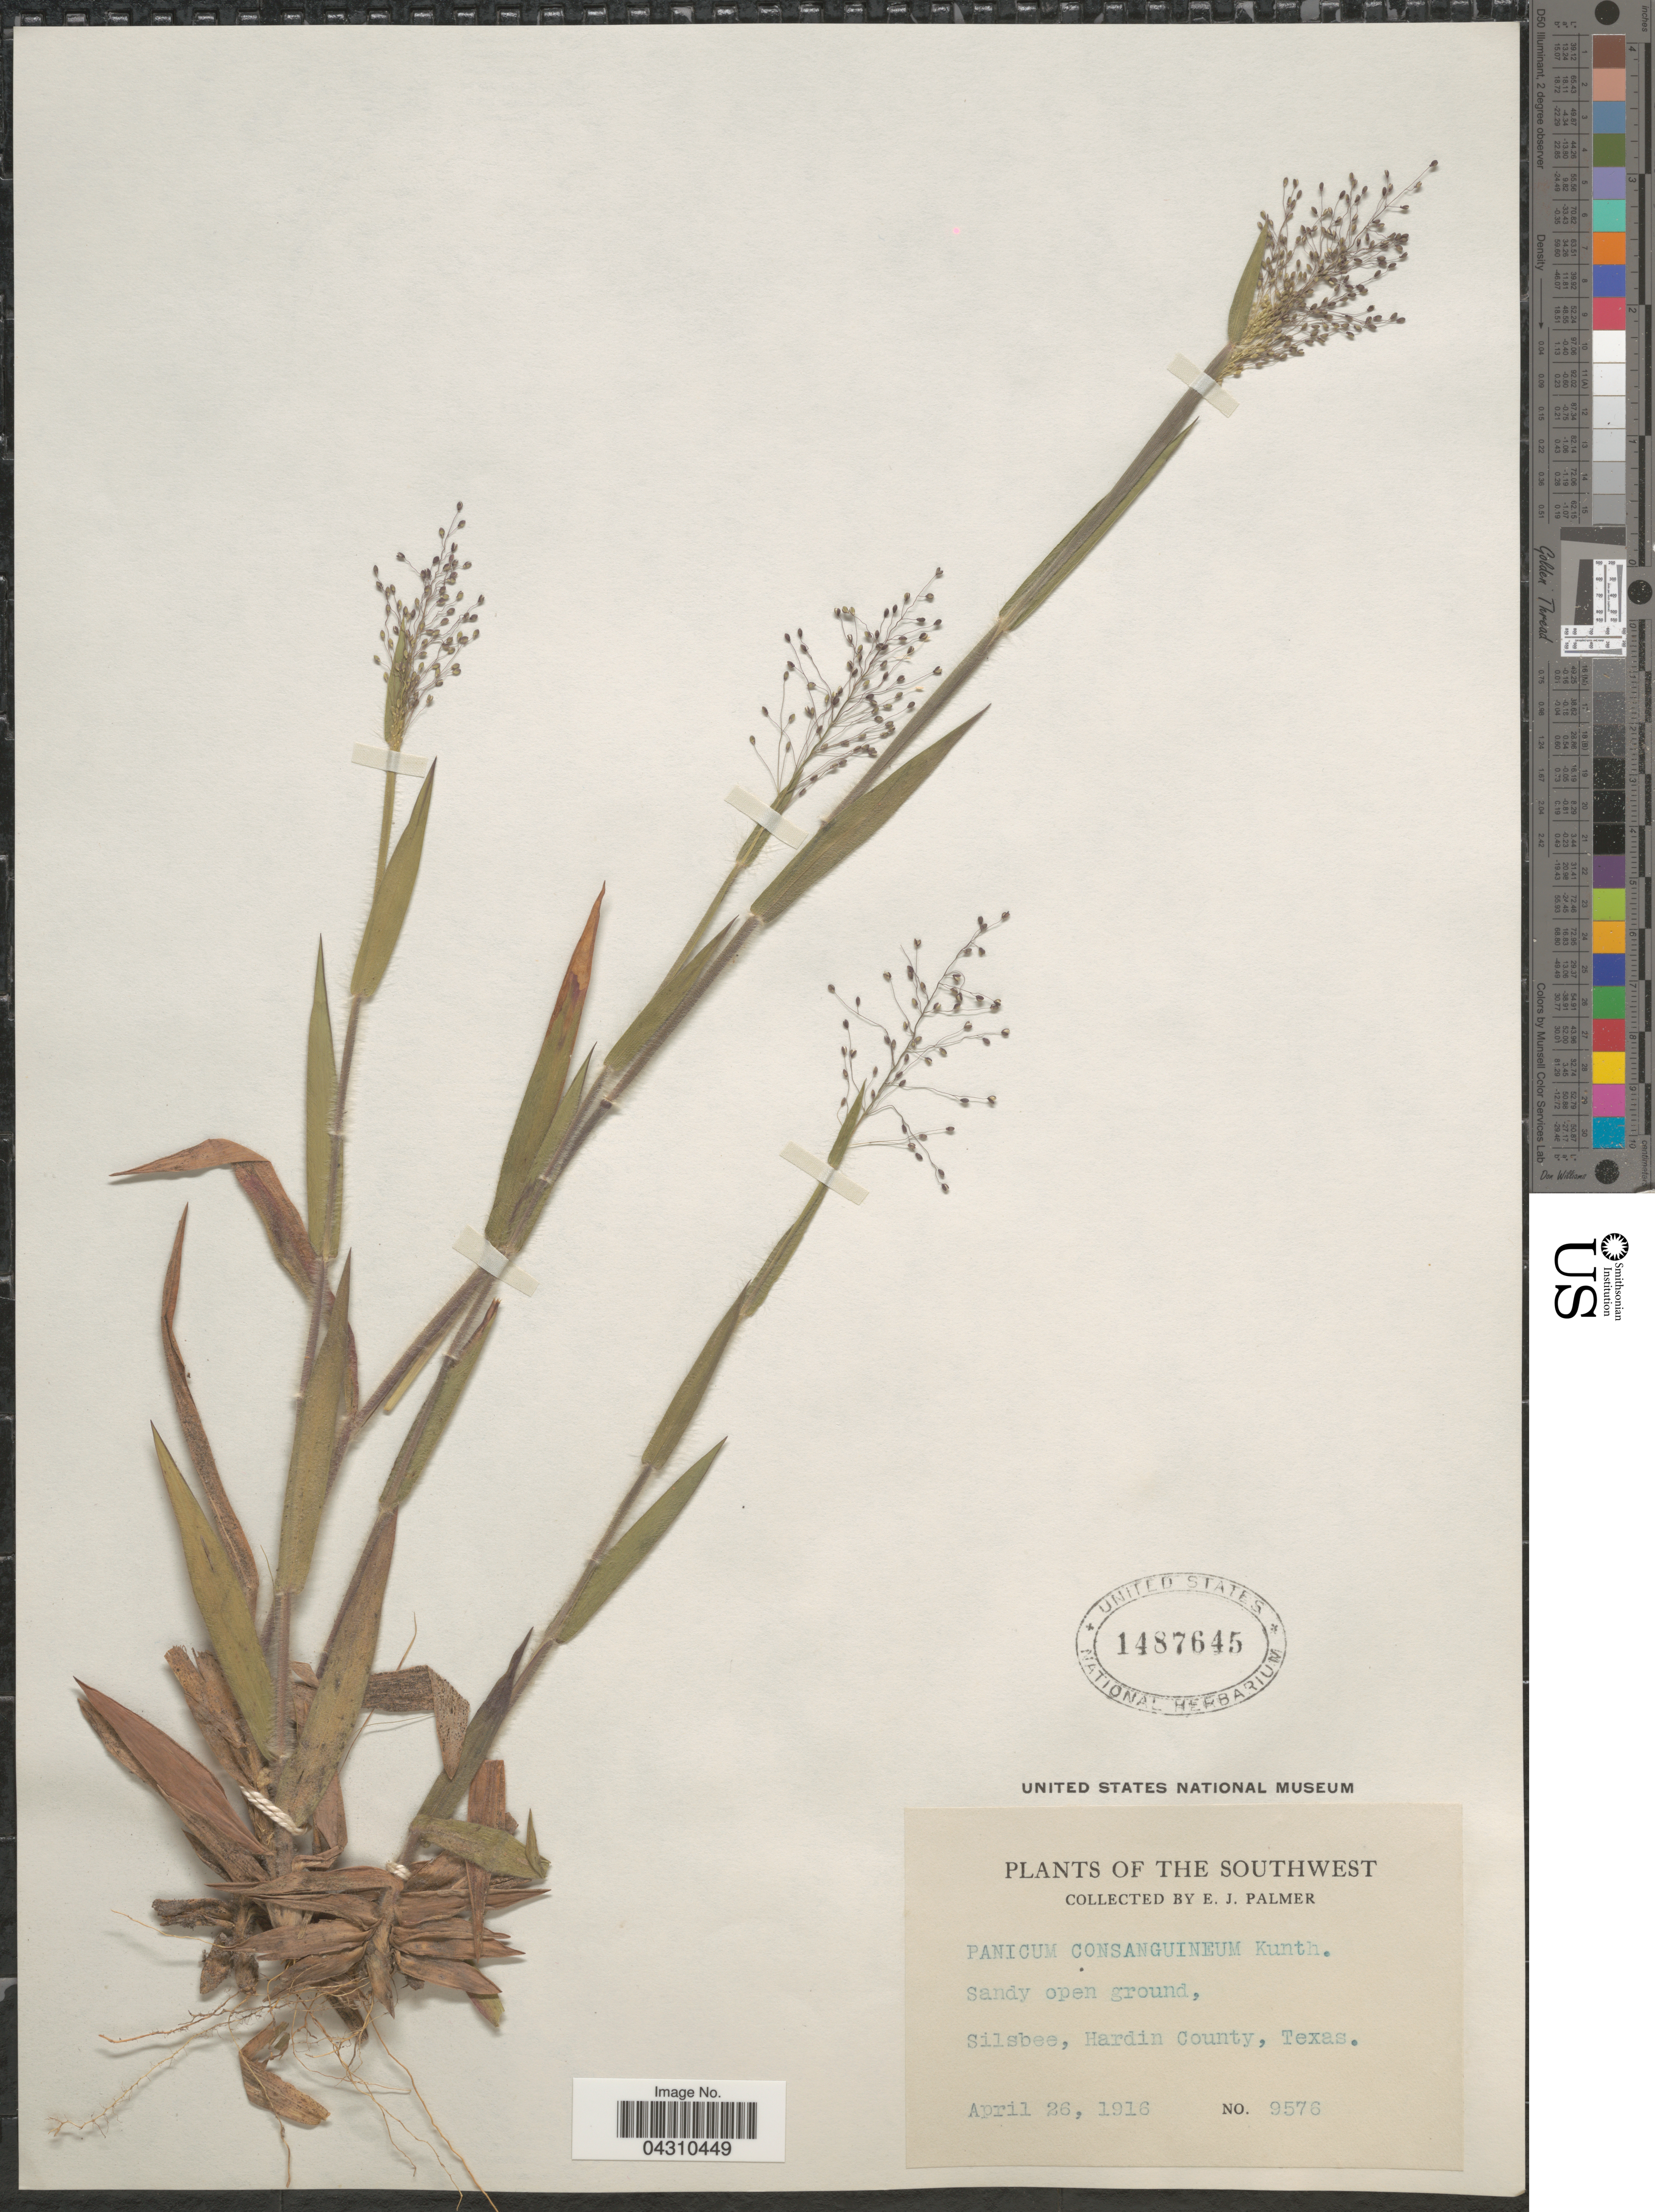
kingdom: Plantae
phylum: Tracheophyta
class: Liliopsida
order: Poales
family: Poaceae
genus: Dichanthelium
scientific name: Dichanthelium acuminatum var. acuminatum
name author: (Sw.) Gould & C.A. Clark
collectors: E. J. Palmer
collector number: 9576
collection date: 1916-04-26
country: United States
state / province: Texas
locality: The Southwest. Silsbee, Hardin County.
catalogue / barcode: US 1487645